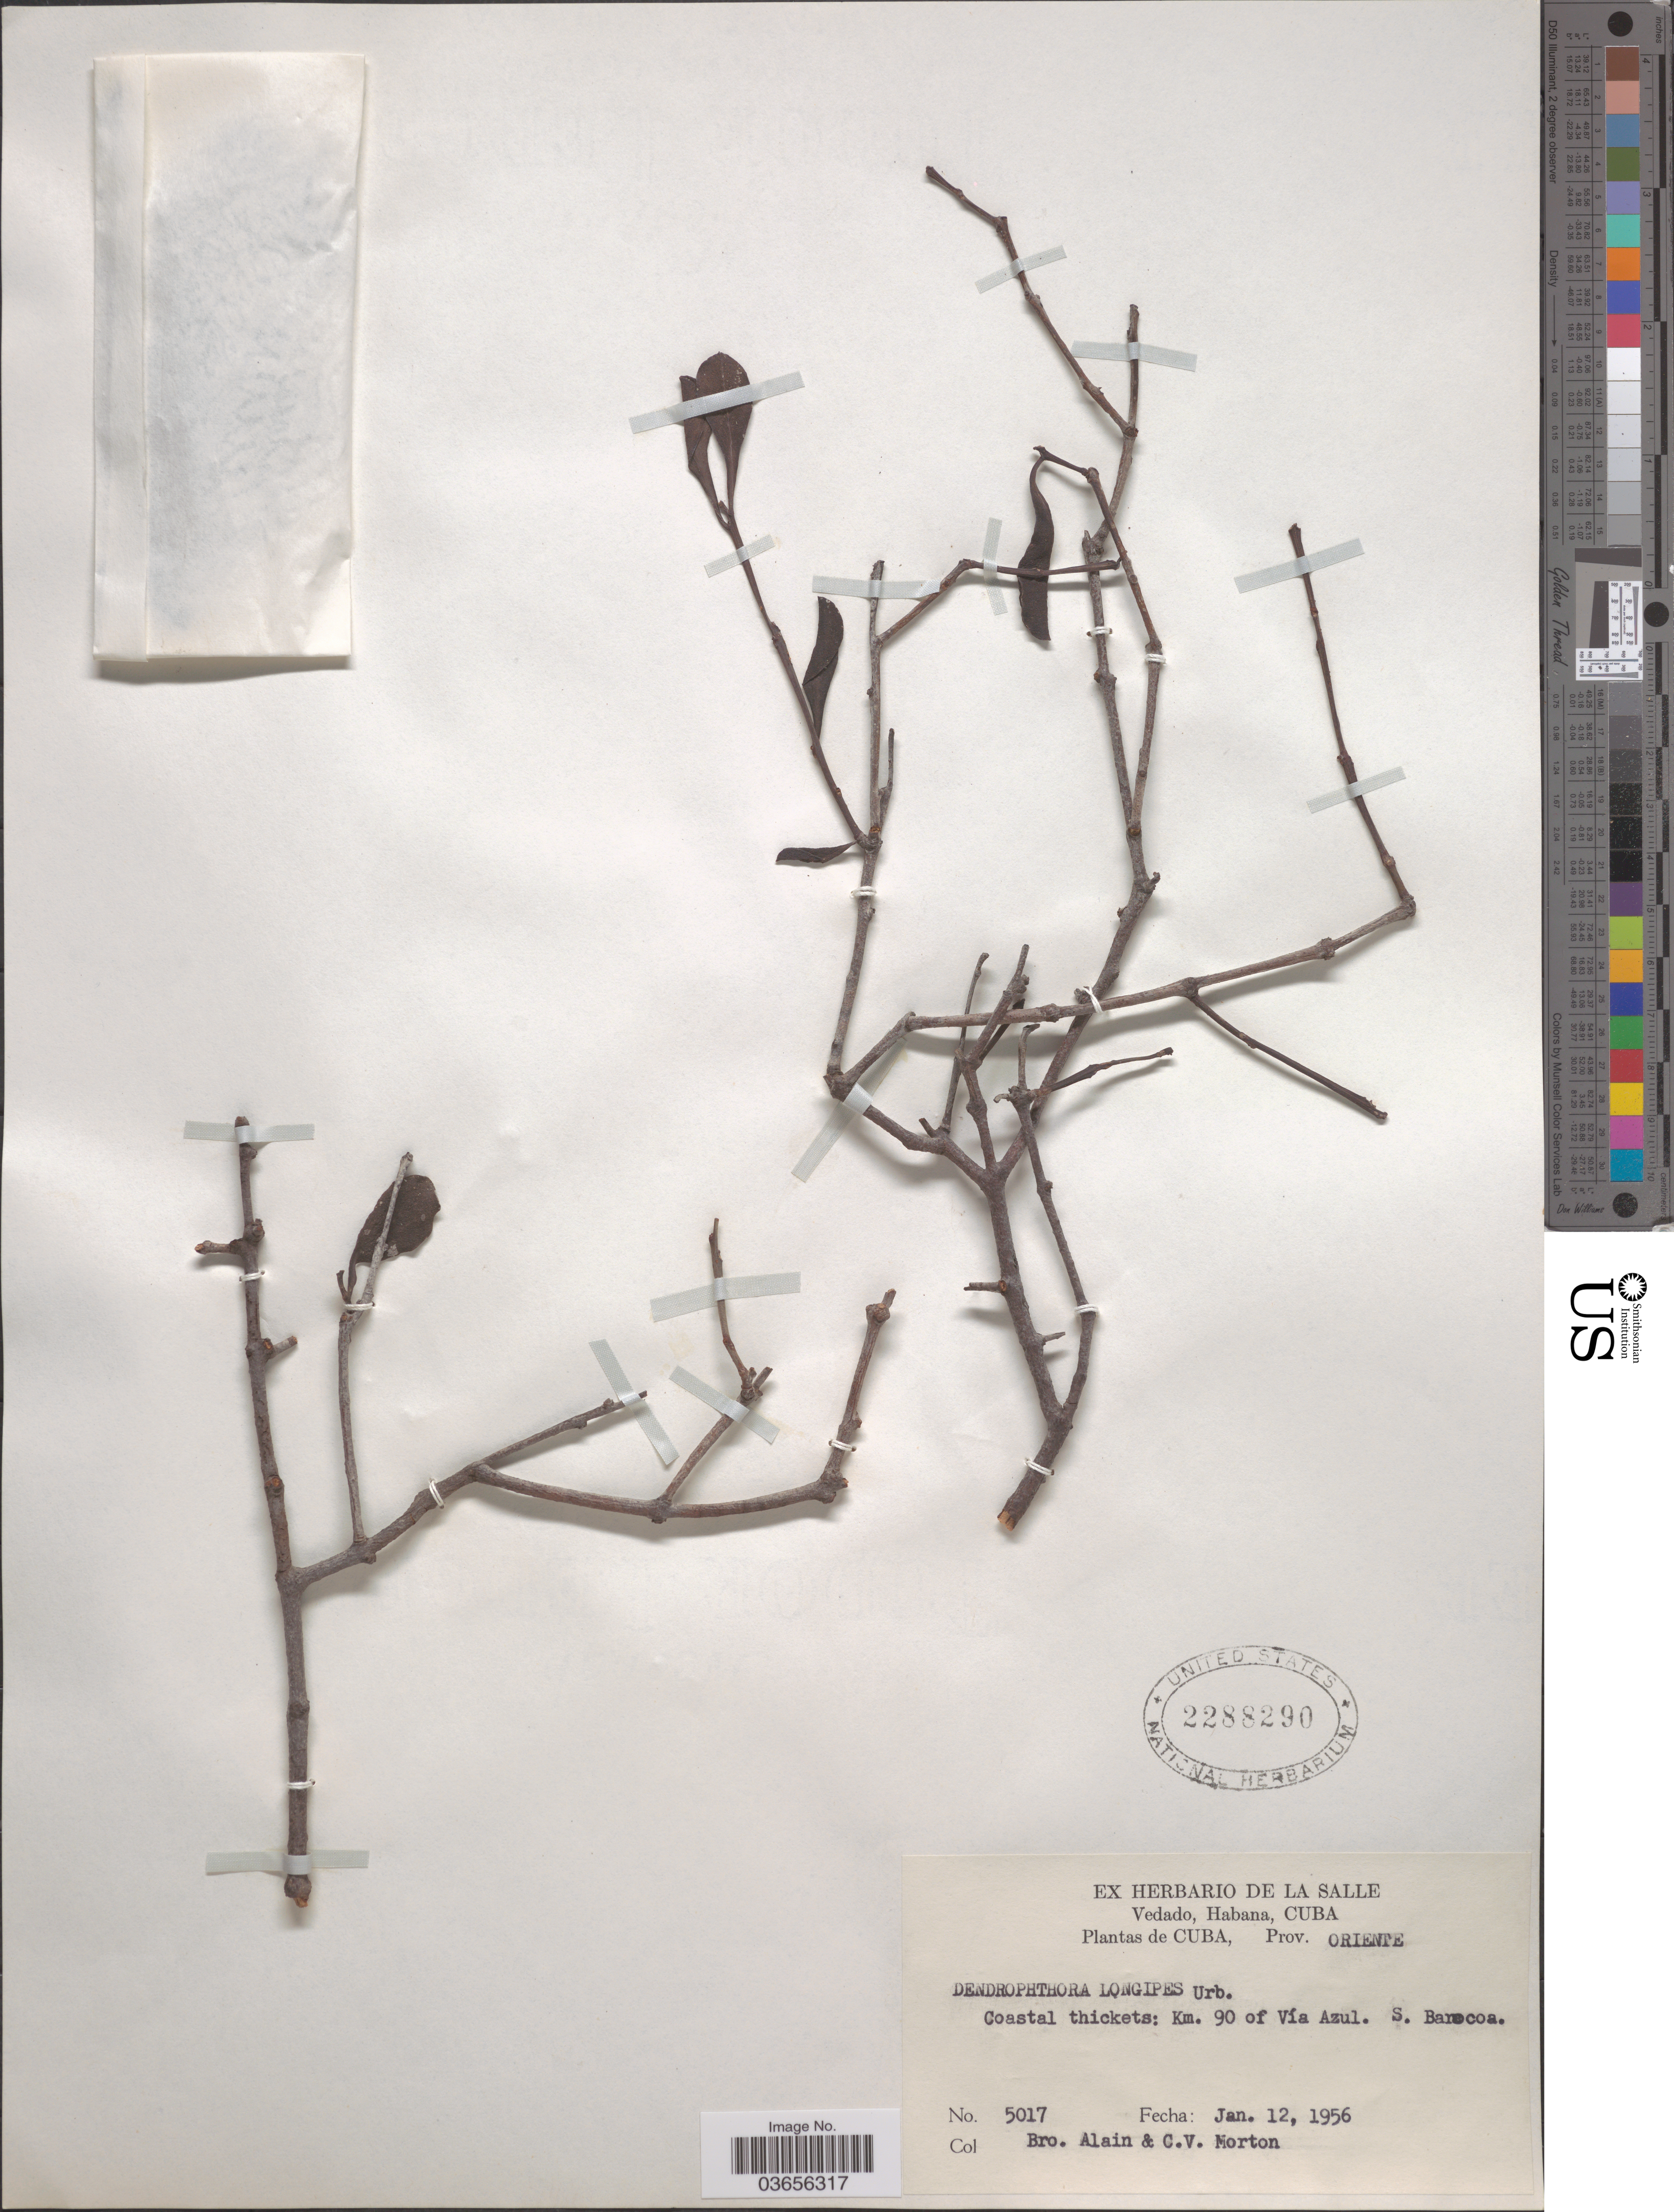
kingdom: Plantae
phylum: Tracheophyta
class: Magnoliopsida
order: Santalales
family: Loranthaceae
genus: Dendropemon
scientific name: Dendropemon longipes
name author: Urb.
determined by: Caraballo-Ortiz, Marcos A., (MISS), University of Mississippi (UNITED STATES)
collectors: A. H. Liogier & C. V. Morton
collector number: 5017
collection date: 1956-01-12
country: Cuba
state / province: Guantanamo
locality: Prov. Oriente [Guantanamo]. Km. 90 of Vía Azul. S. Baracoa.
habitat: Coastal thickets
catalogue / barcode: US 2288290